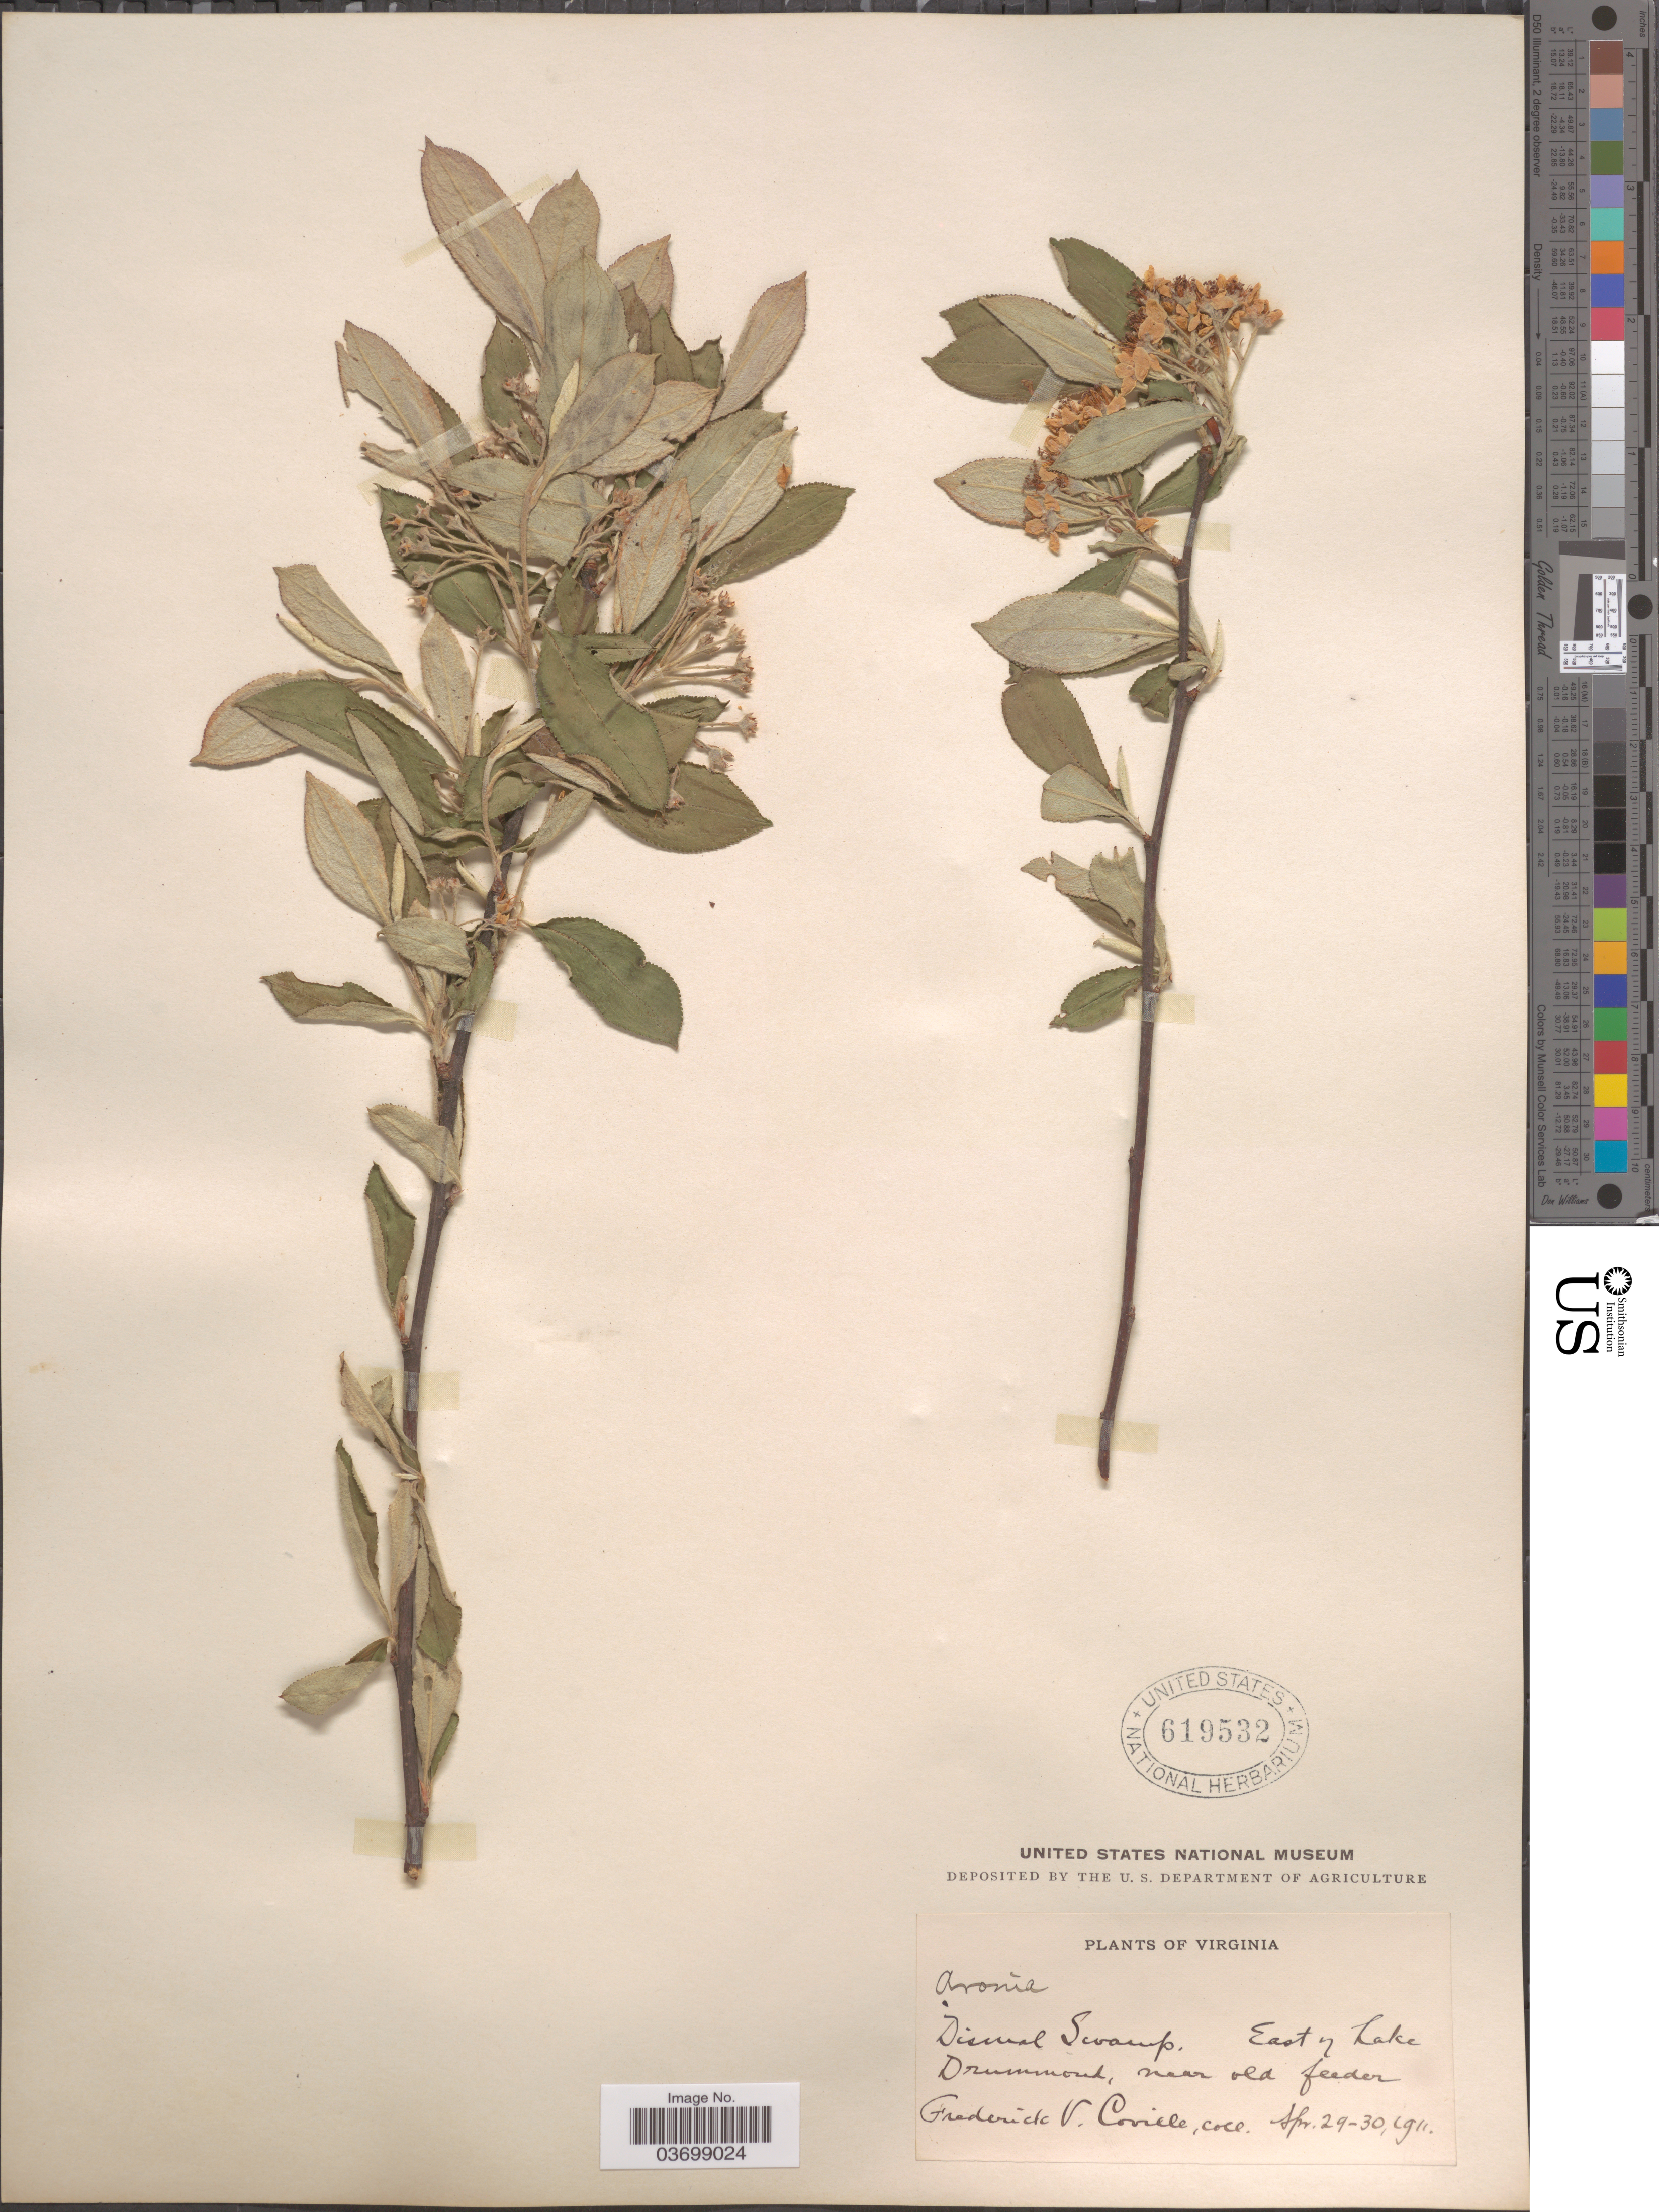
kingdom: Plantae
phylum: Tracheophyta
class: Magnoliopsida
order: Rosales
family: Rosaceae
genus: Aronia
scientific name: Aronia sp.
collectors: F. V. Coville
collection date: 1911-09-29/1911-09-30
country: United States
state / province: Virginia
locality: Diswal Swamp. East of Lake. Drummond, near old feeder.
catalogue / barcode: US 619532